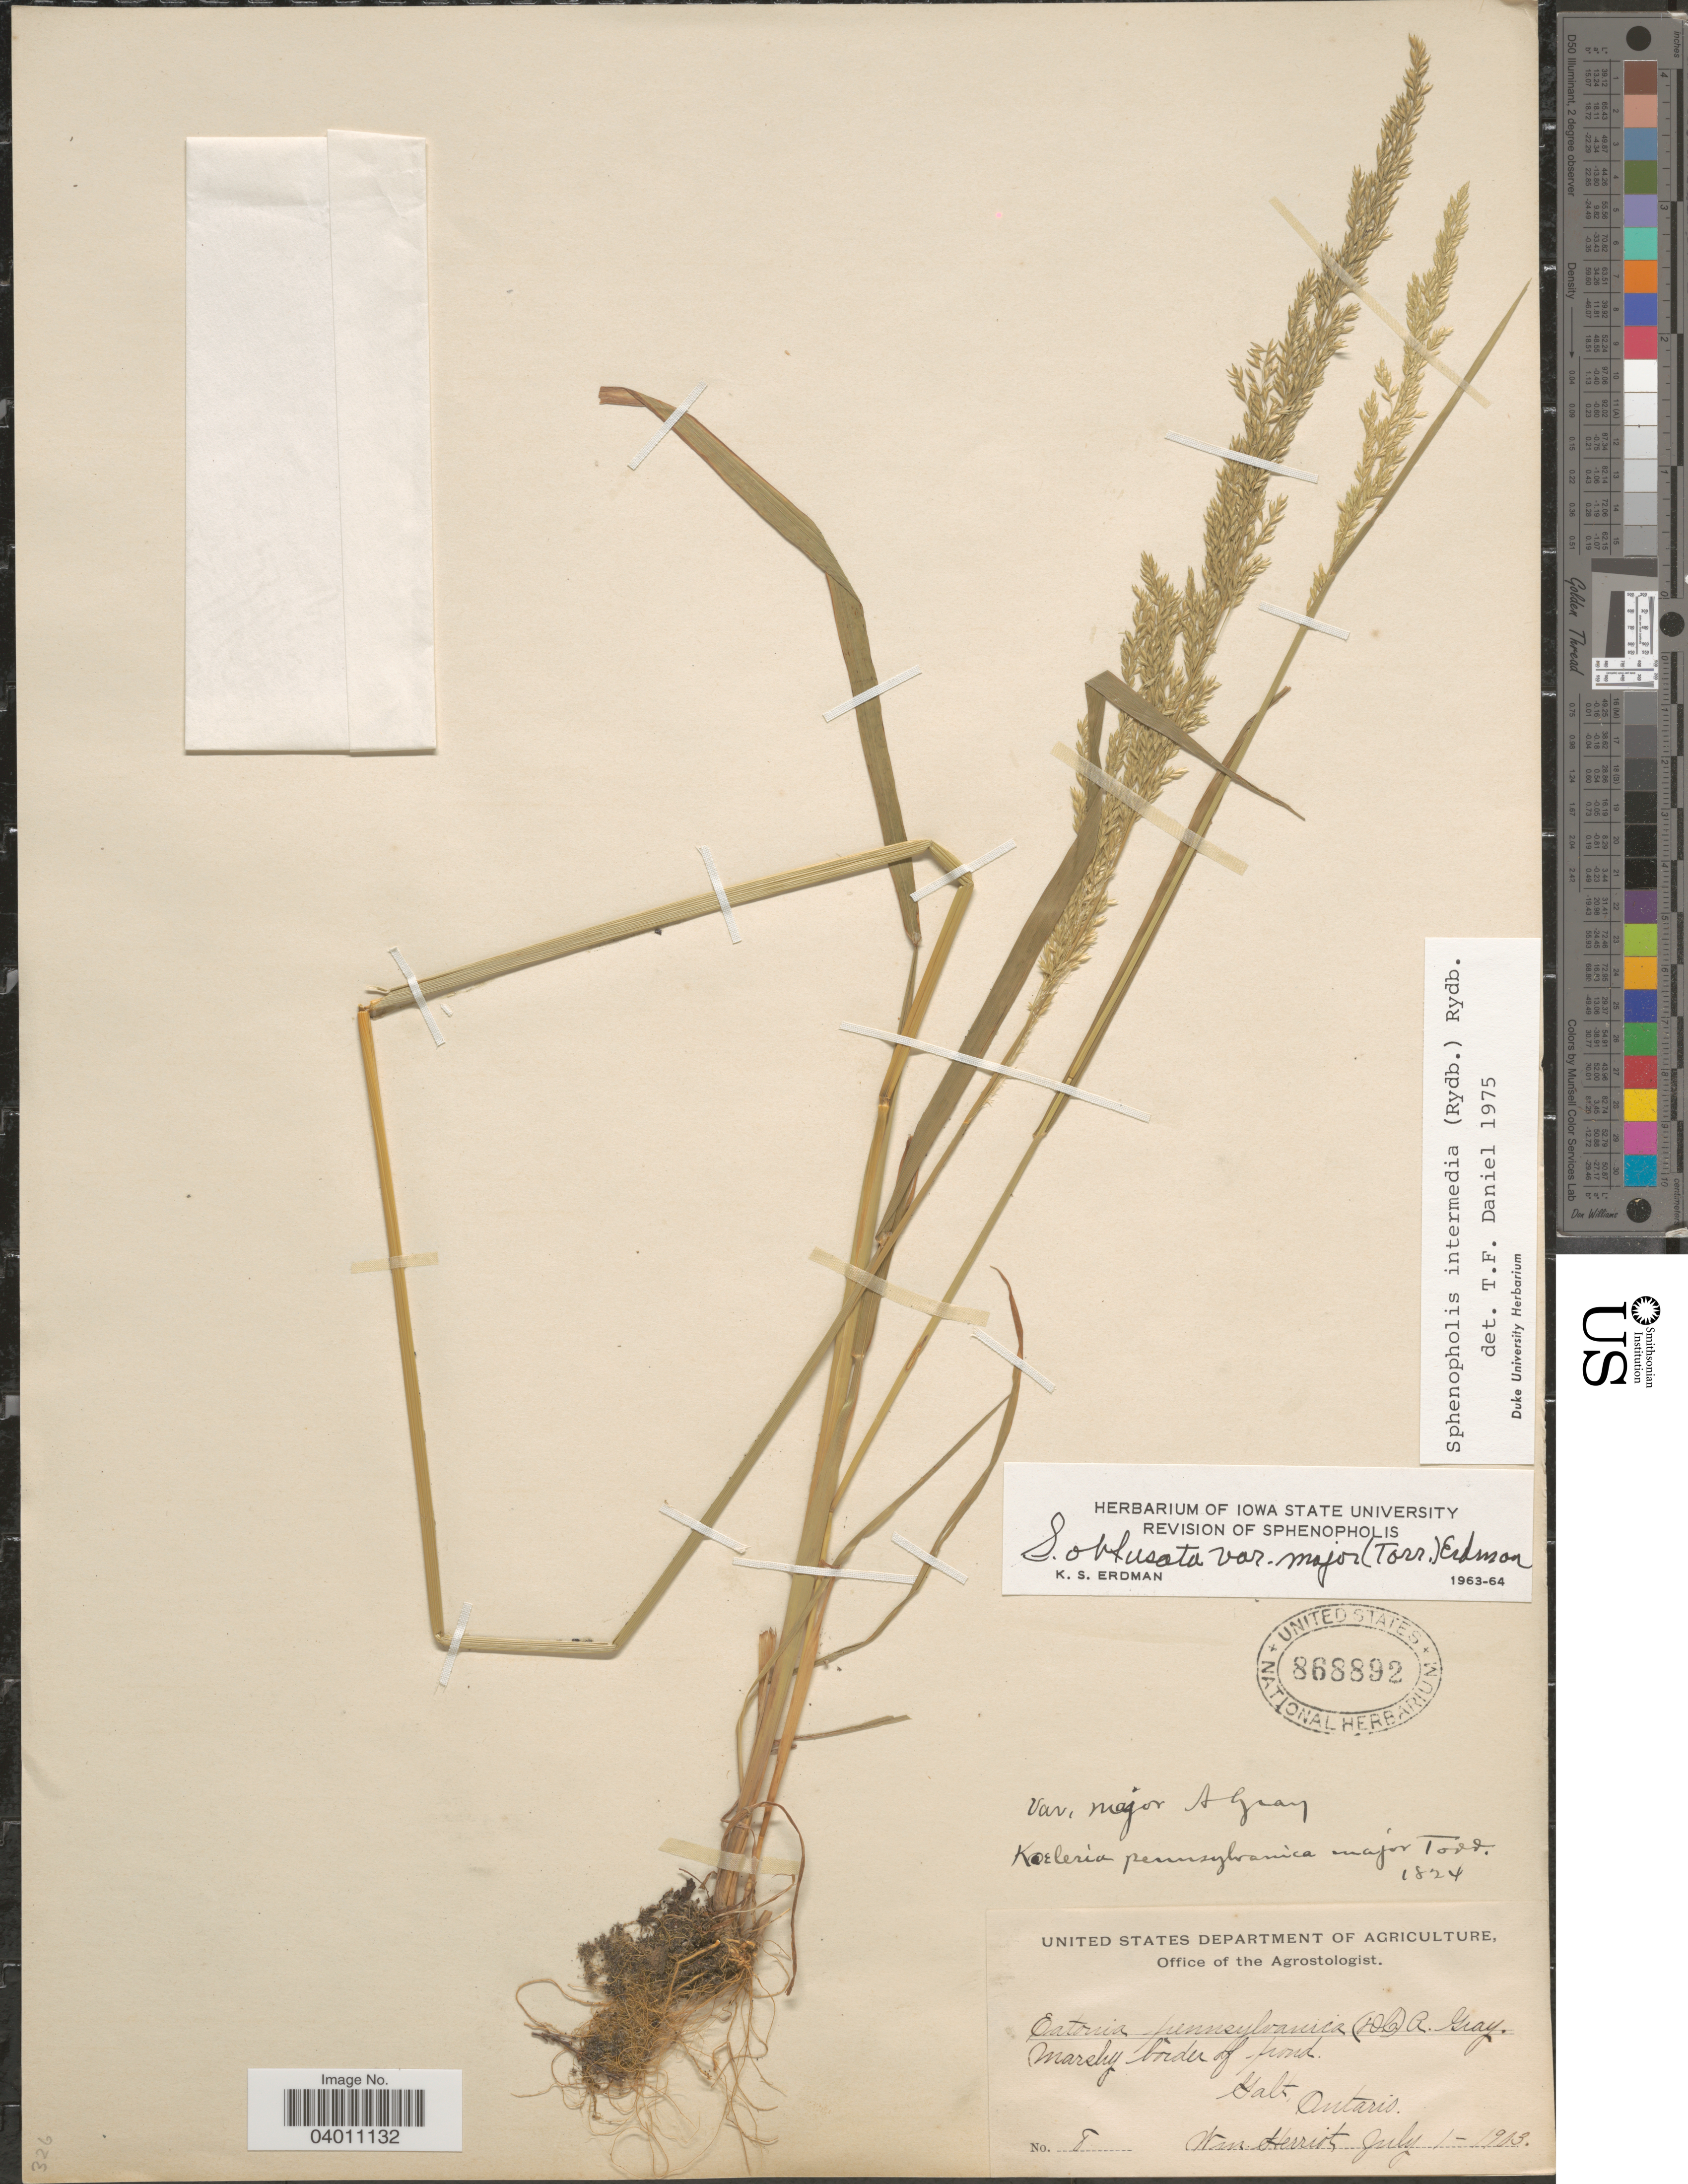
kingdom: Plantae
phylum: Tracheophyta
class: Liliopsida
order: Poales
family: Poaceae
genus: Sphenopholis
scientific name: Sphenopholis intermedia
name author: (Rydb.) Rydb.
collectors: W. Herriot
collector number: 8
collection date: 1903-07-01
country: Canada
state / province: Ontario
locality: Galt.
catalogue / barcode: US 868892